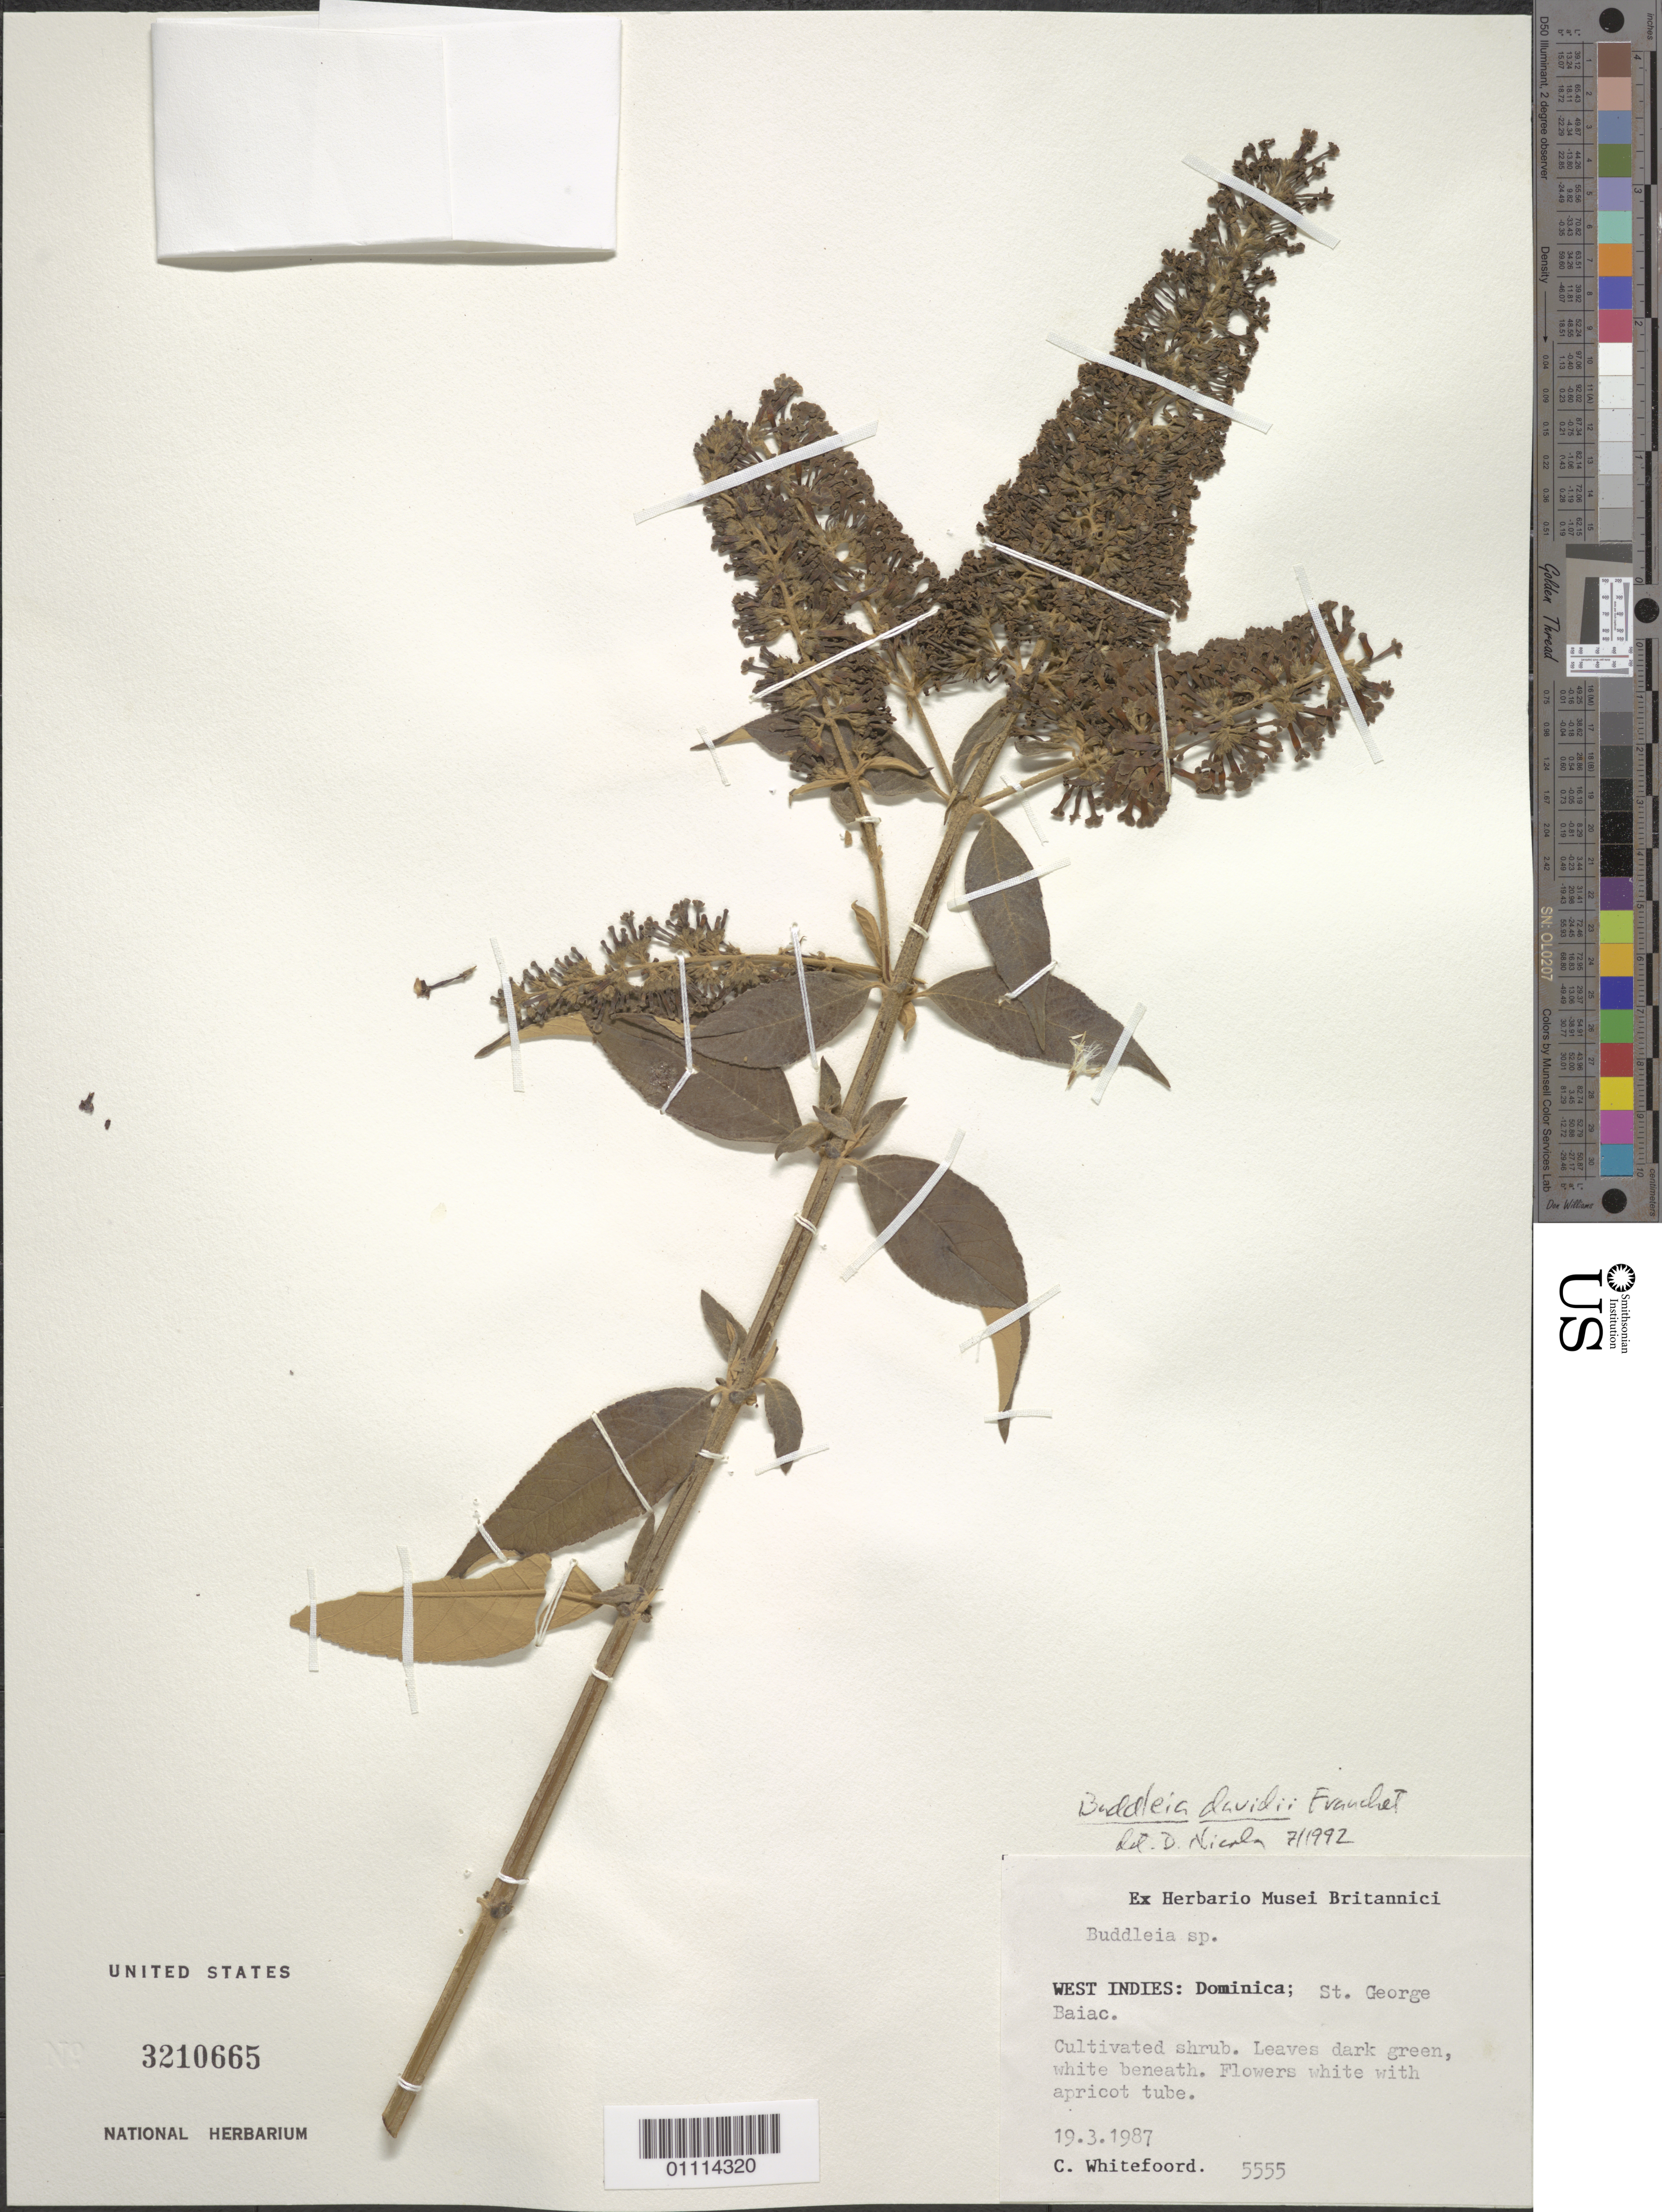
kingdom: Plantae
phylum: Tracheophyta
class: Magnoliopsida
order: Lamiales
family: Scrophulariaceae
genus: Buddleja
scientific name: Buddleja davidii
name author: Franch.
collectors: C. Whitefoord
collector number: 5555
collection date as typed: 19 Mar 1987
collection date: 1987-03-19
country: Dominica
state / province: St. George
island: Dominica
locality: Baiac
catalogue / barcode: US 3210665